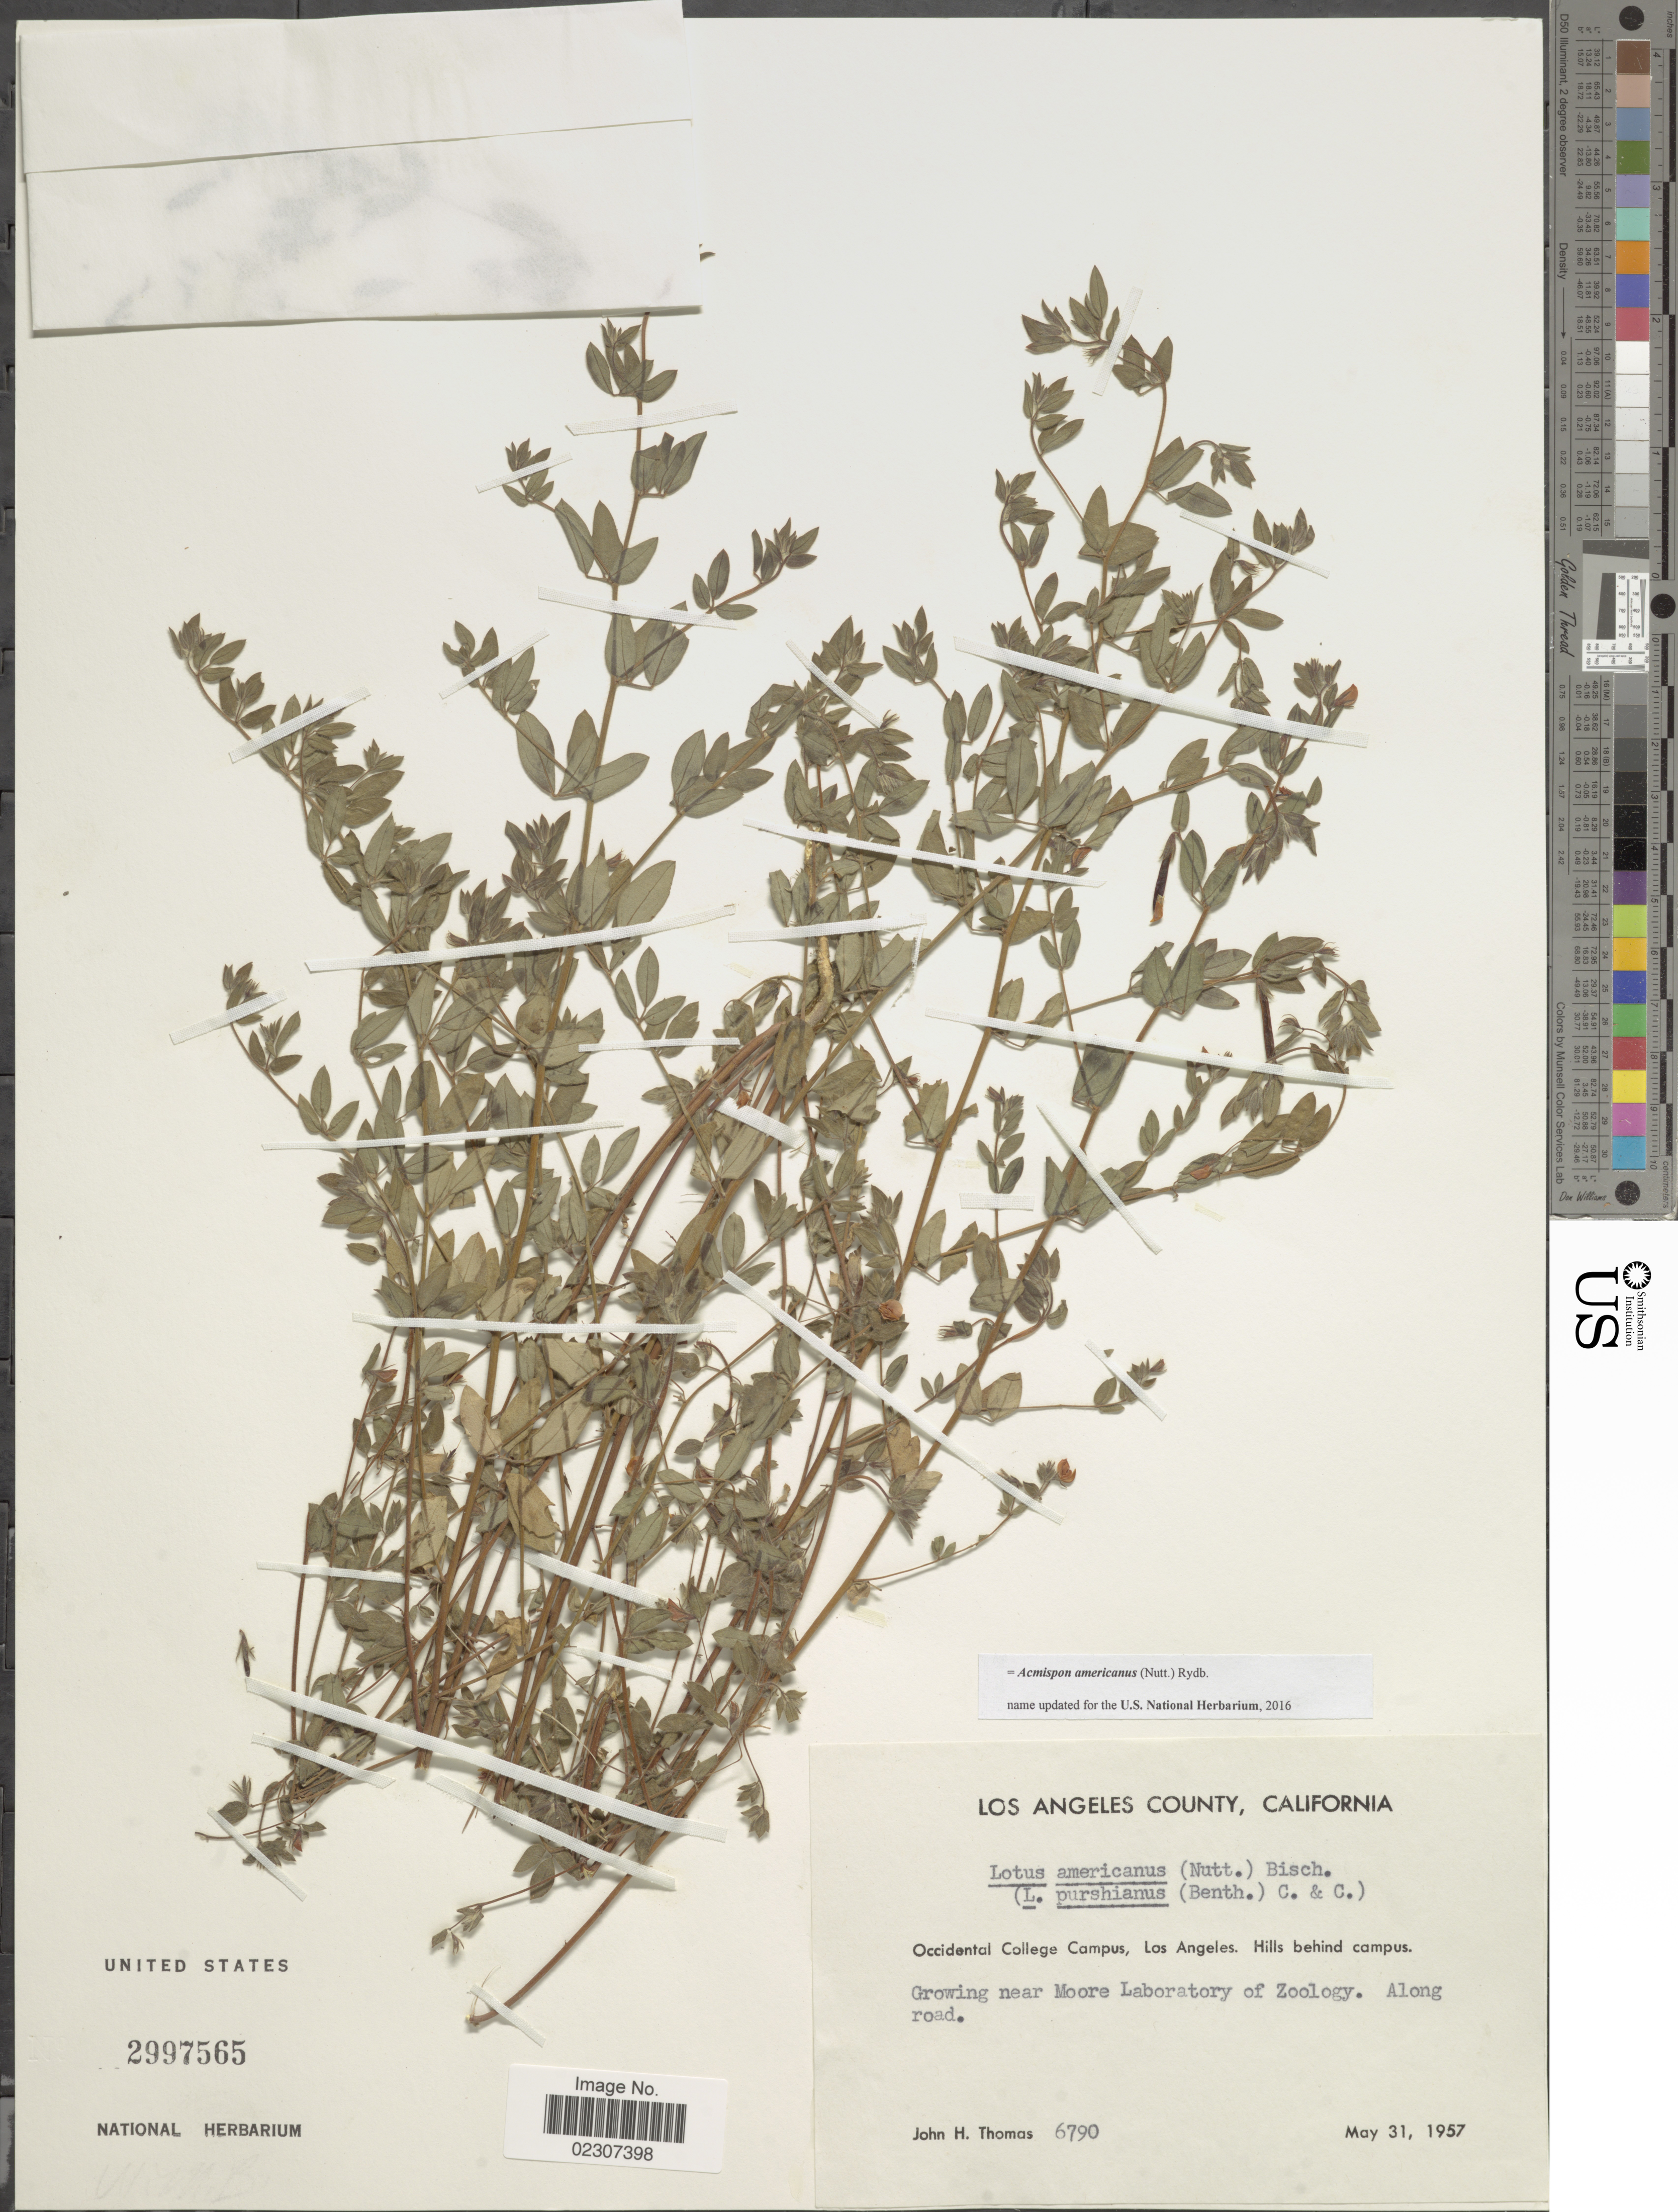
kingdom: Plantae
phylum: Tracheophyta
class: Magnoliopsida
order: Fabales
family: Fabaceae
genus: Acmispon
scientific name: Acmispon americanus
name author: (Nutt.) Rydb.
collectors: J. H. Thomas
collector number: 6790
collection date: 1957-05-31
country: United States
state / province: California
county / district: Los Angeles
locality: Los Angeles County, California. Occidental College Campus, Los Angeles, Hills behind campus. Growing near Moore Laboratory of Zoology.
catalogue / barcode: US 2997565